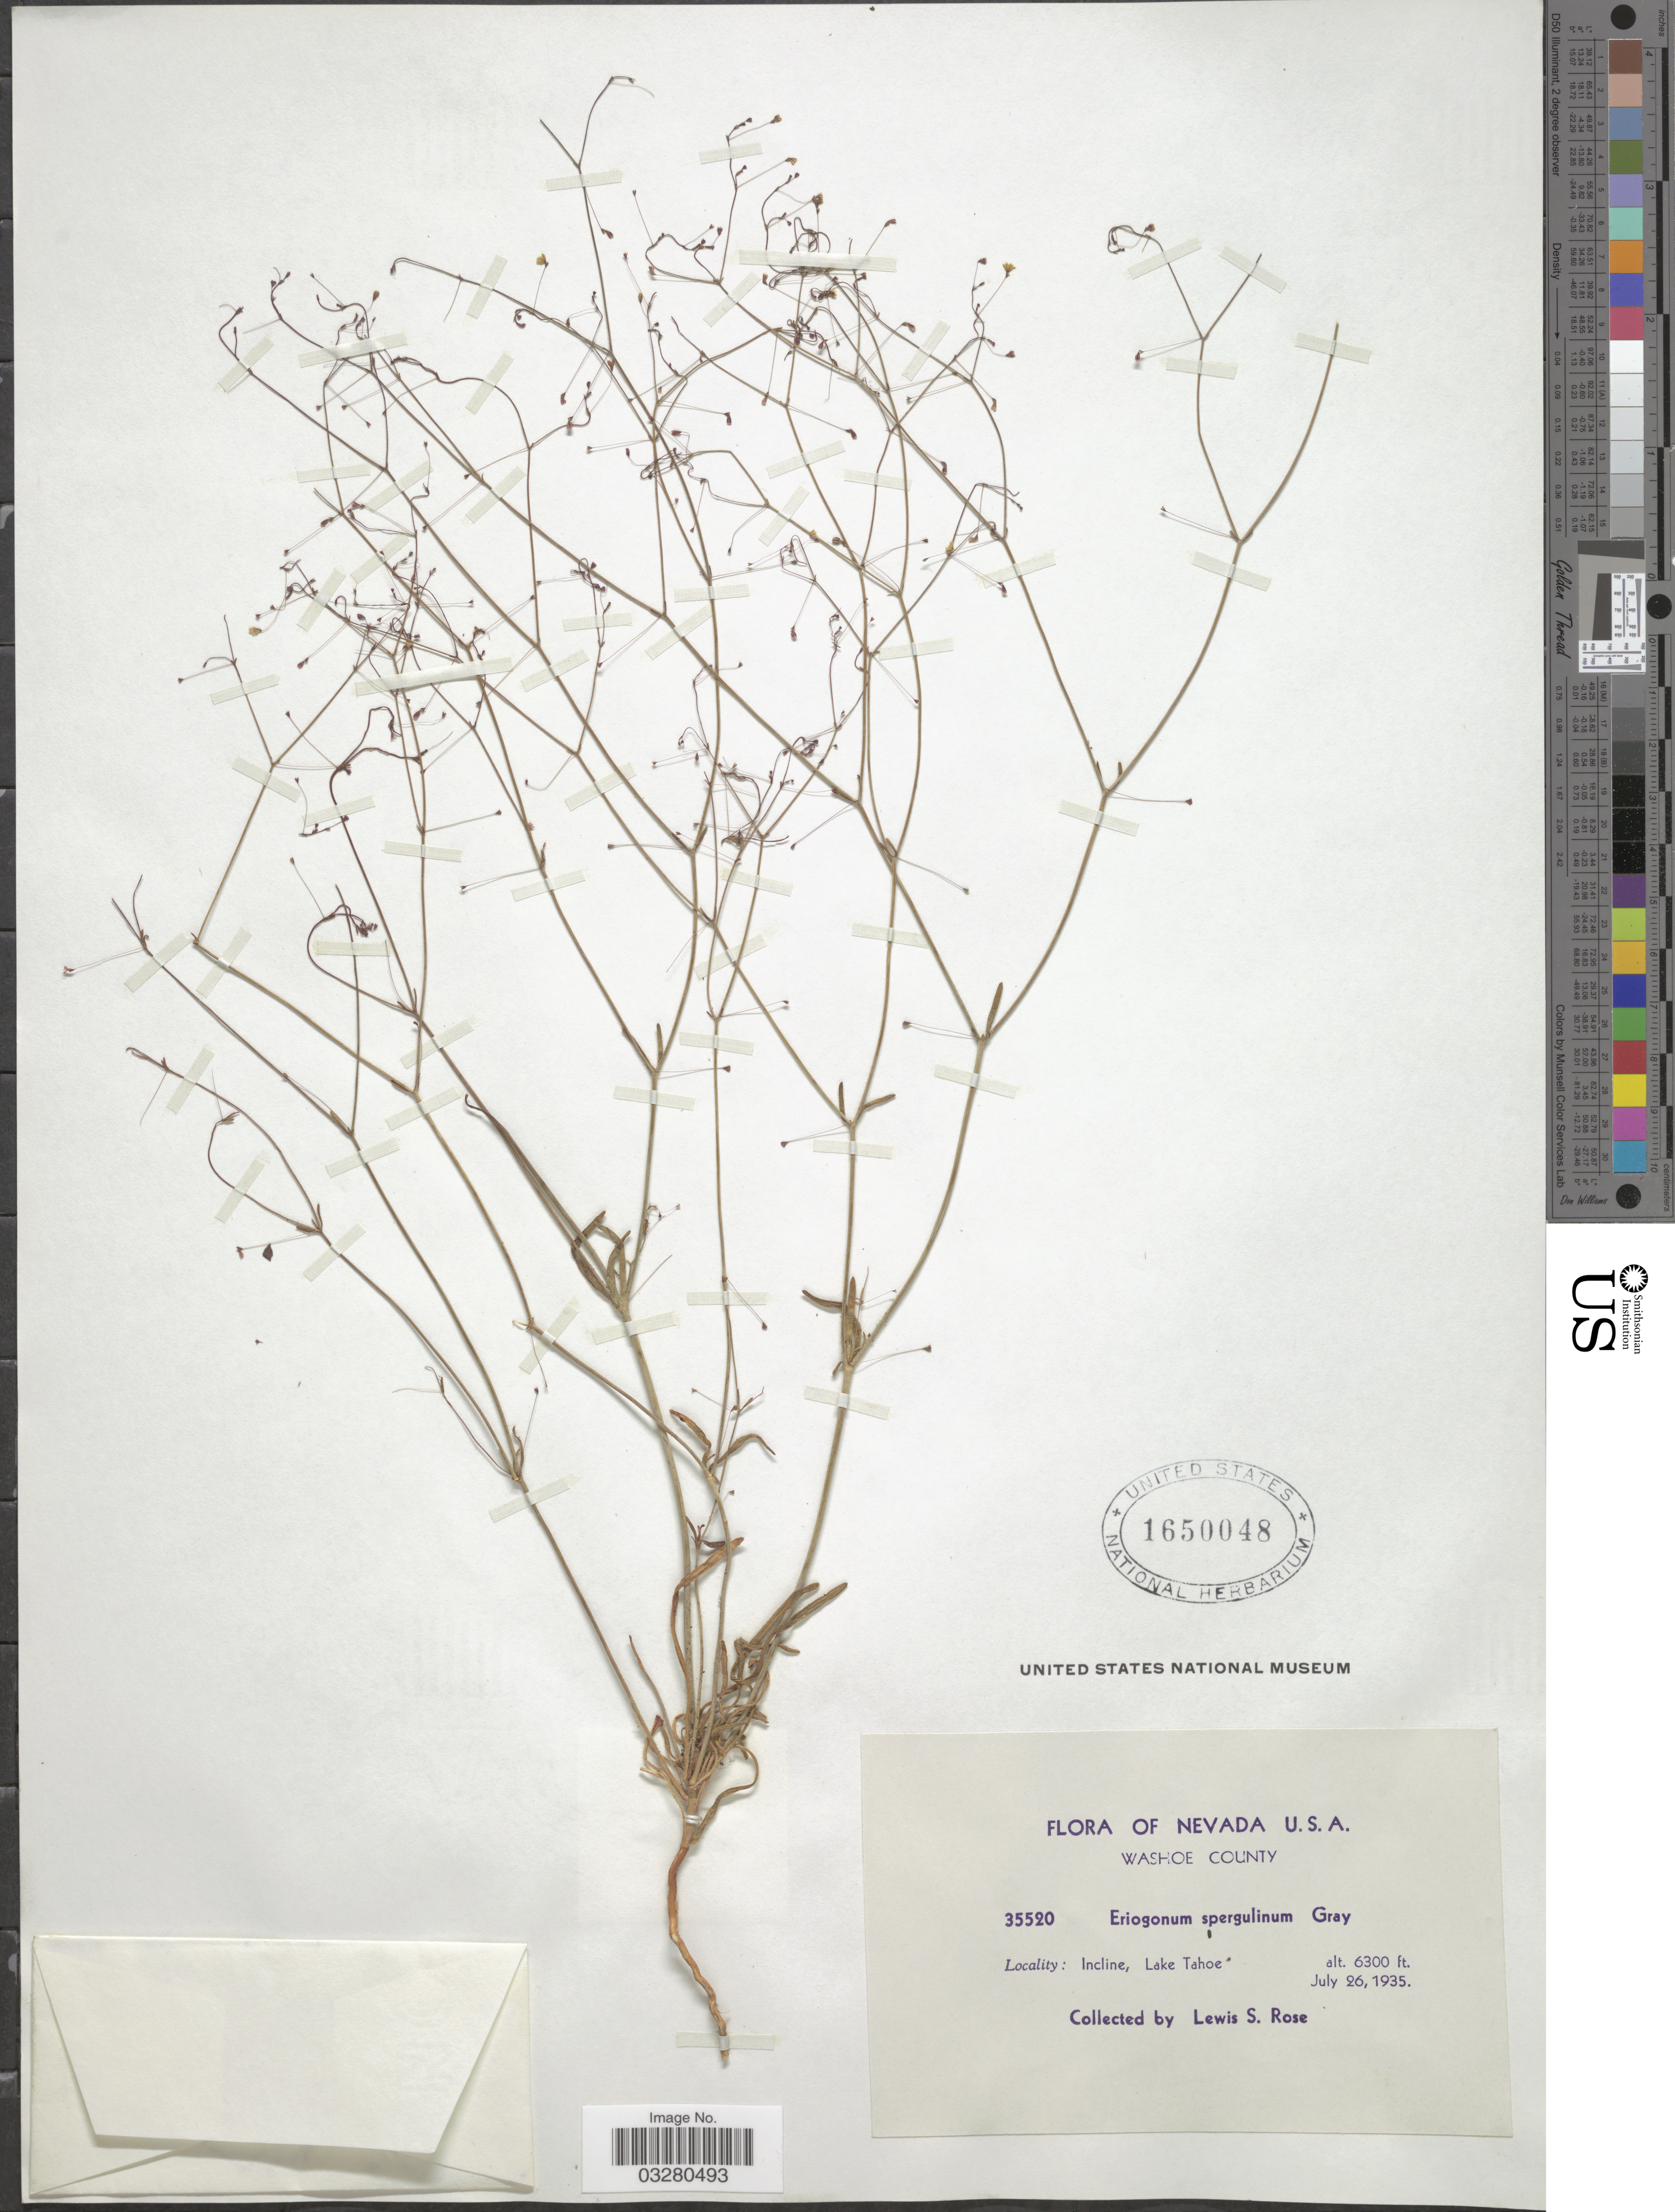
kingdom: Plantae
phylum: Tracheophyta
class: Magnoliopsida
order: Caryophyllales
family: Polygonaceae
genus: Eriogonum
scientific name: Eriogonum spergulinum var. reddingianum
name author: (M.E. Jones) J.T. Howell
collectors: L. S. Rose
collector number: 35520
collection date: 1935-07-26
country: United States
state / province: Nevada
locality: Washoe County. Incline, Lake Tahoe.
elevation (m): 1920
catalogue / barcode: US 1650048